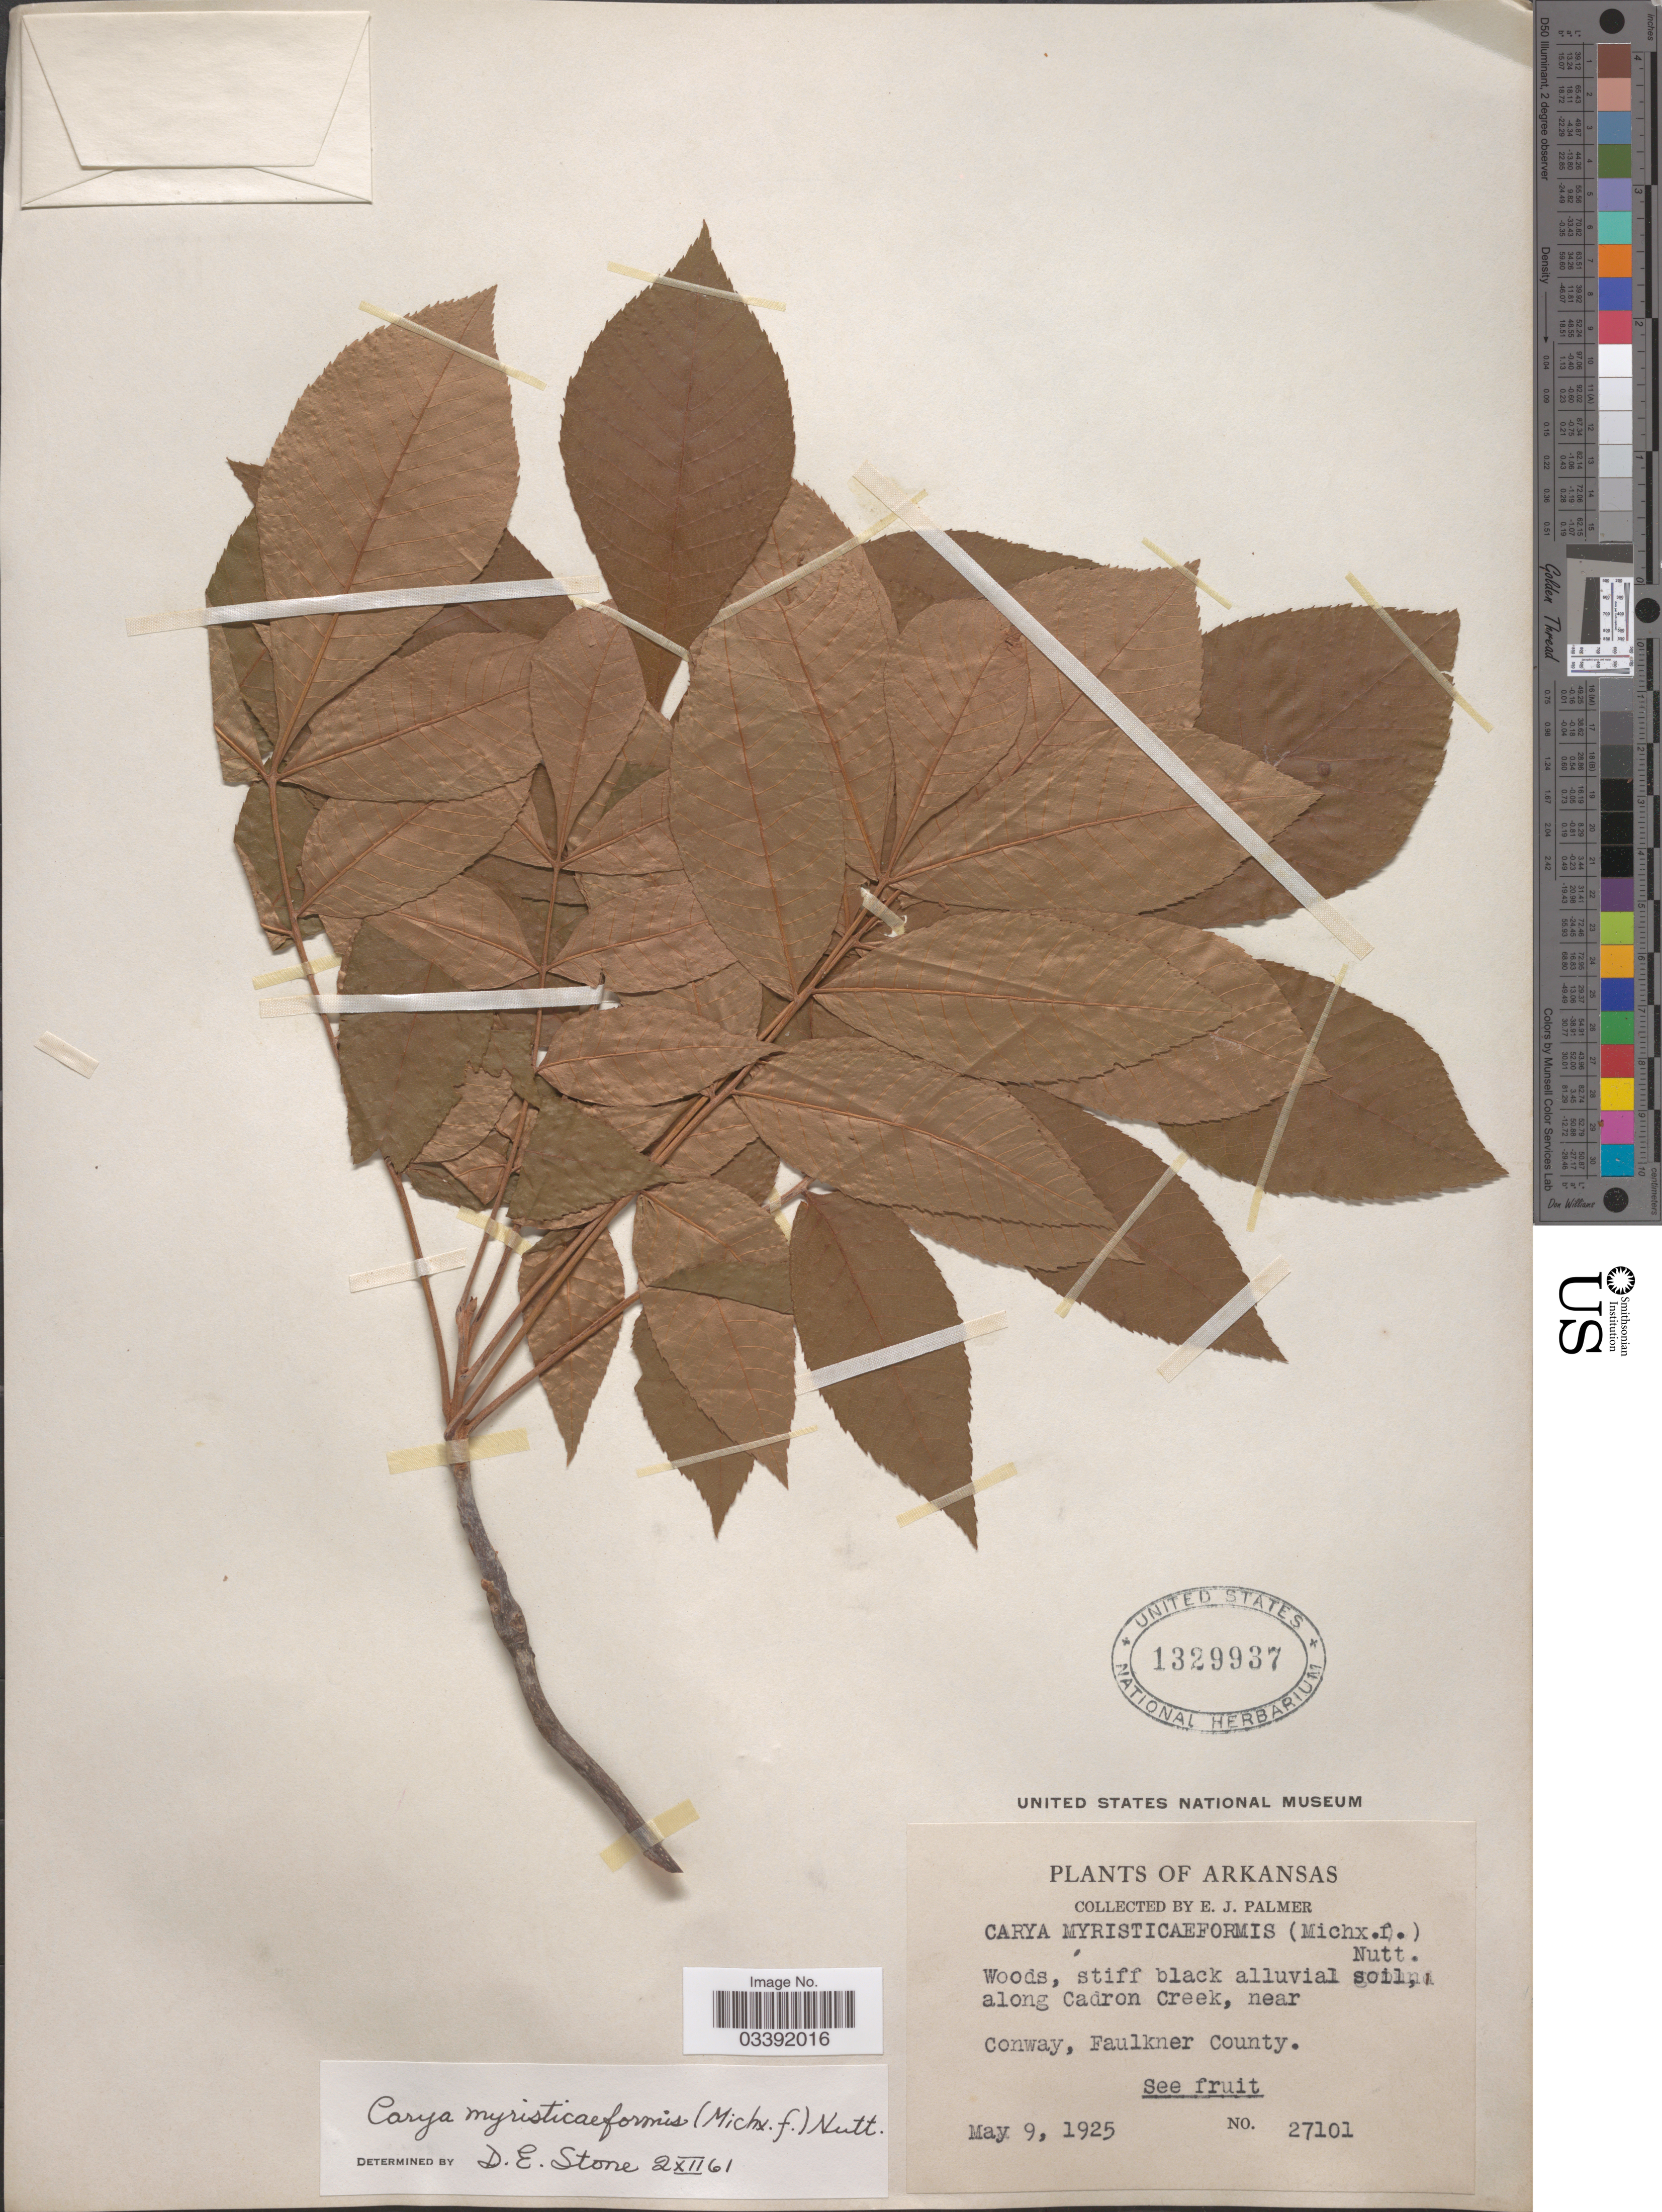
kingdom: Plantae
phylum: Tracheophyta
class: Magnoliopsida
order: Fagales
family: Juglandaceae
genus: Carya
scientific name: Carya myristiciformis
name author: (F. Michx.) Nutt.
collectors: E. J. Palmer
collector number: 27101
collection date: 1925-05-09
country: United States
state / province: Arkansas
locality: Along Cadron Creek, near Conway, Faulkner County.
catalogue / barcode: US 1329937